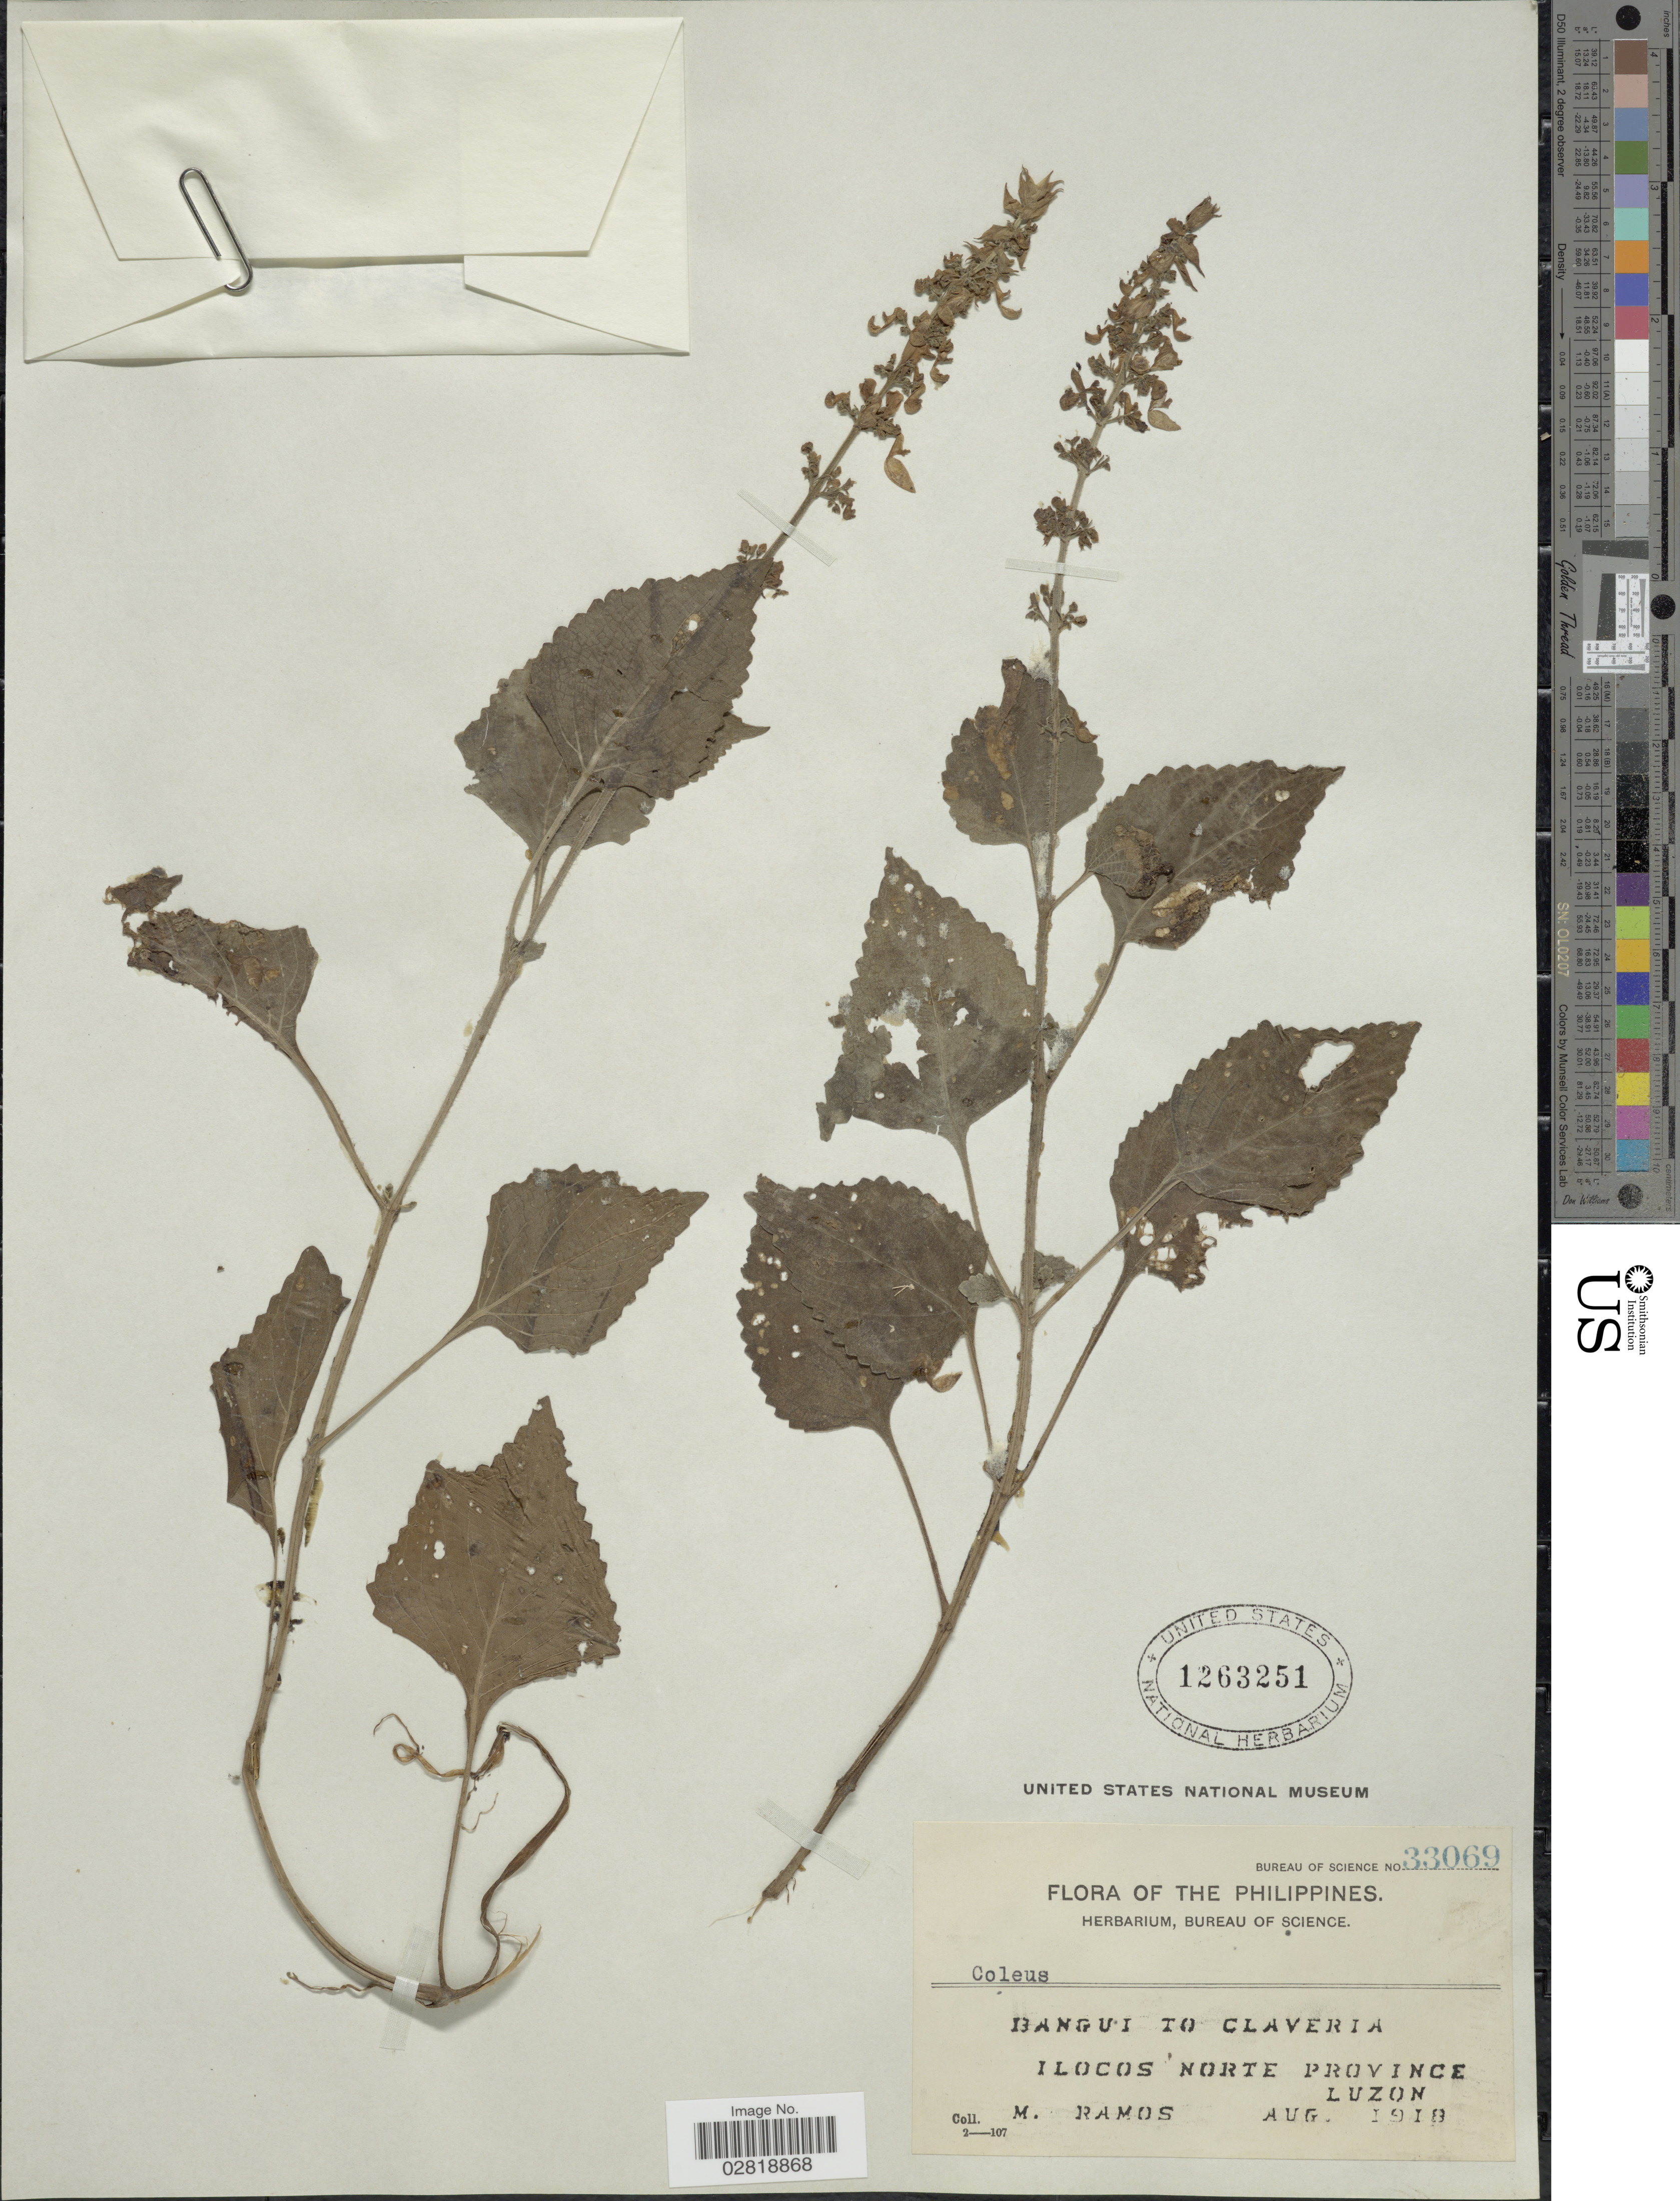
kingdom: Plantae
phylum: Tracheophyta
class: Magnoliopsida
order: Lamiales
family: Lamiaceae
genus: Plectranthus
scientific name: Plectranthus sp.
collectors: M. Ramos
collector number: Bureau of Science 33069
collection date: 1918-08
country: Philippines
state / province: Ilocos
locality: Bangui to Claveria. Ilocos Norte Province. Luzon.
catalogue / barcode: US 1263251